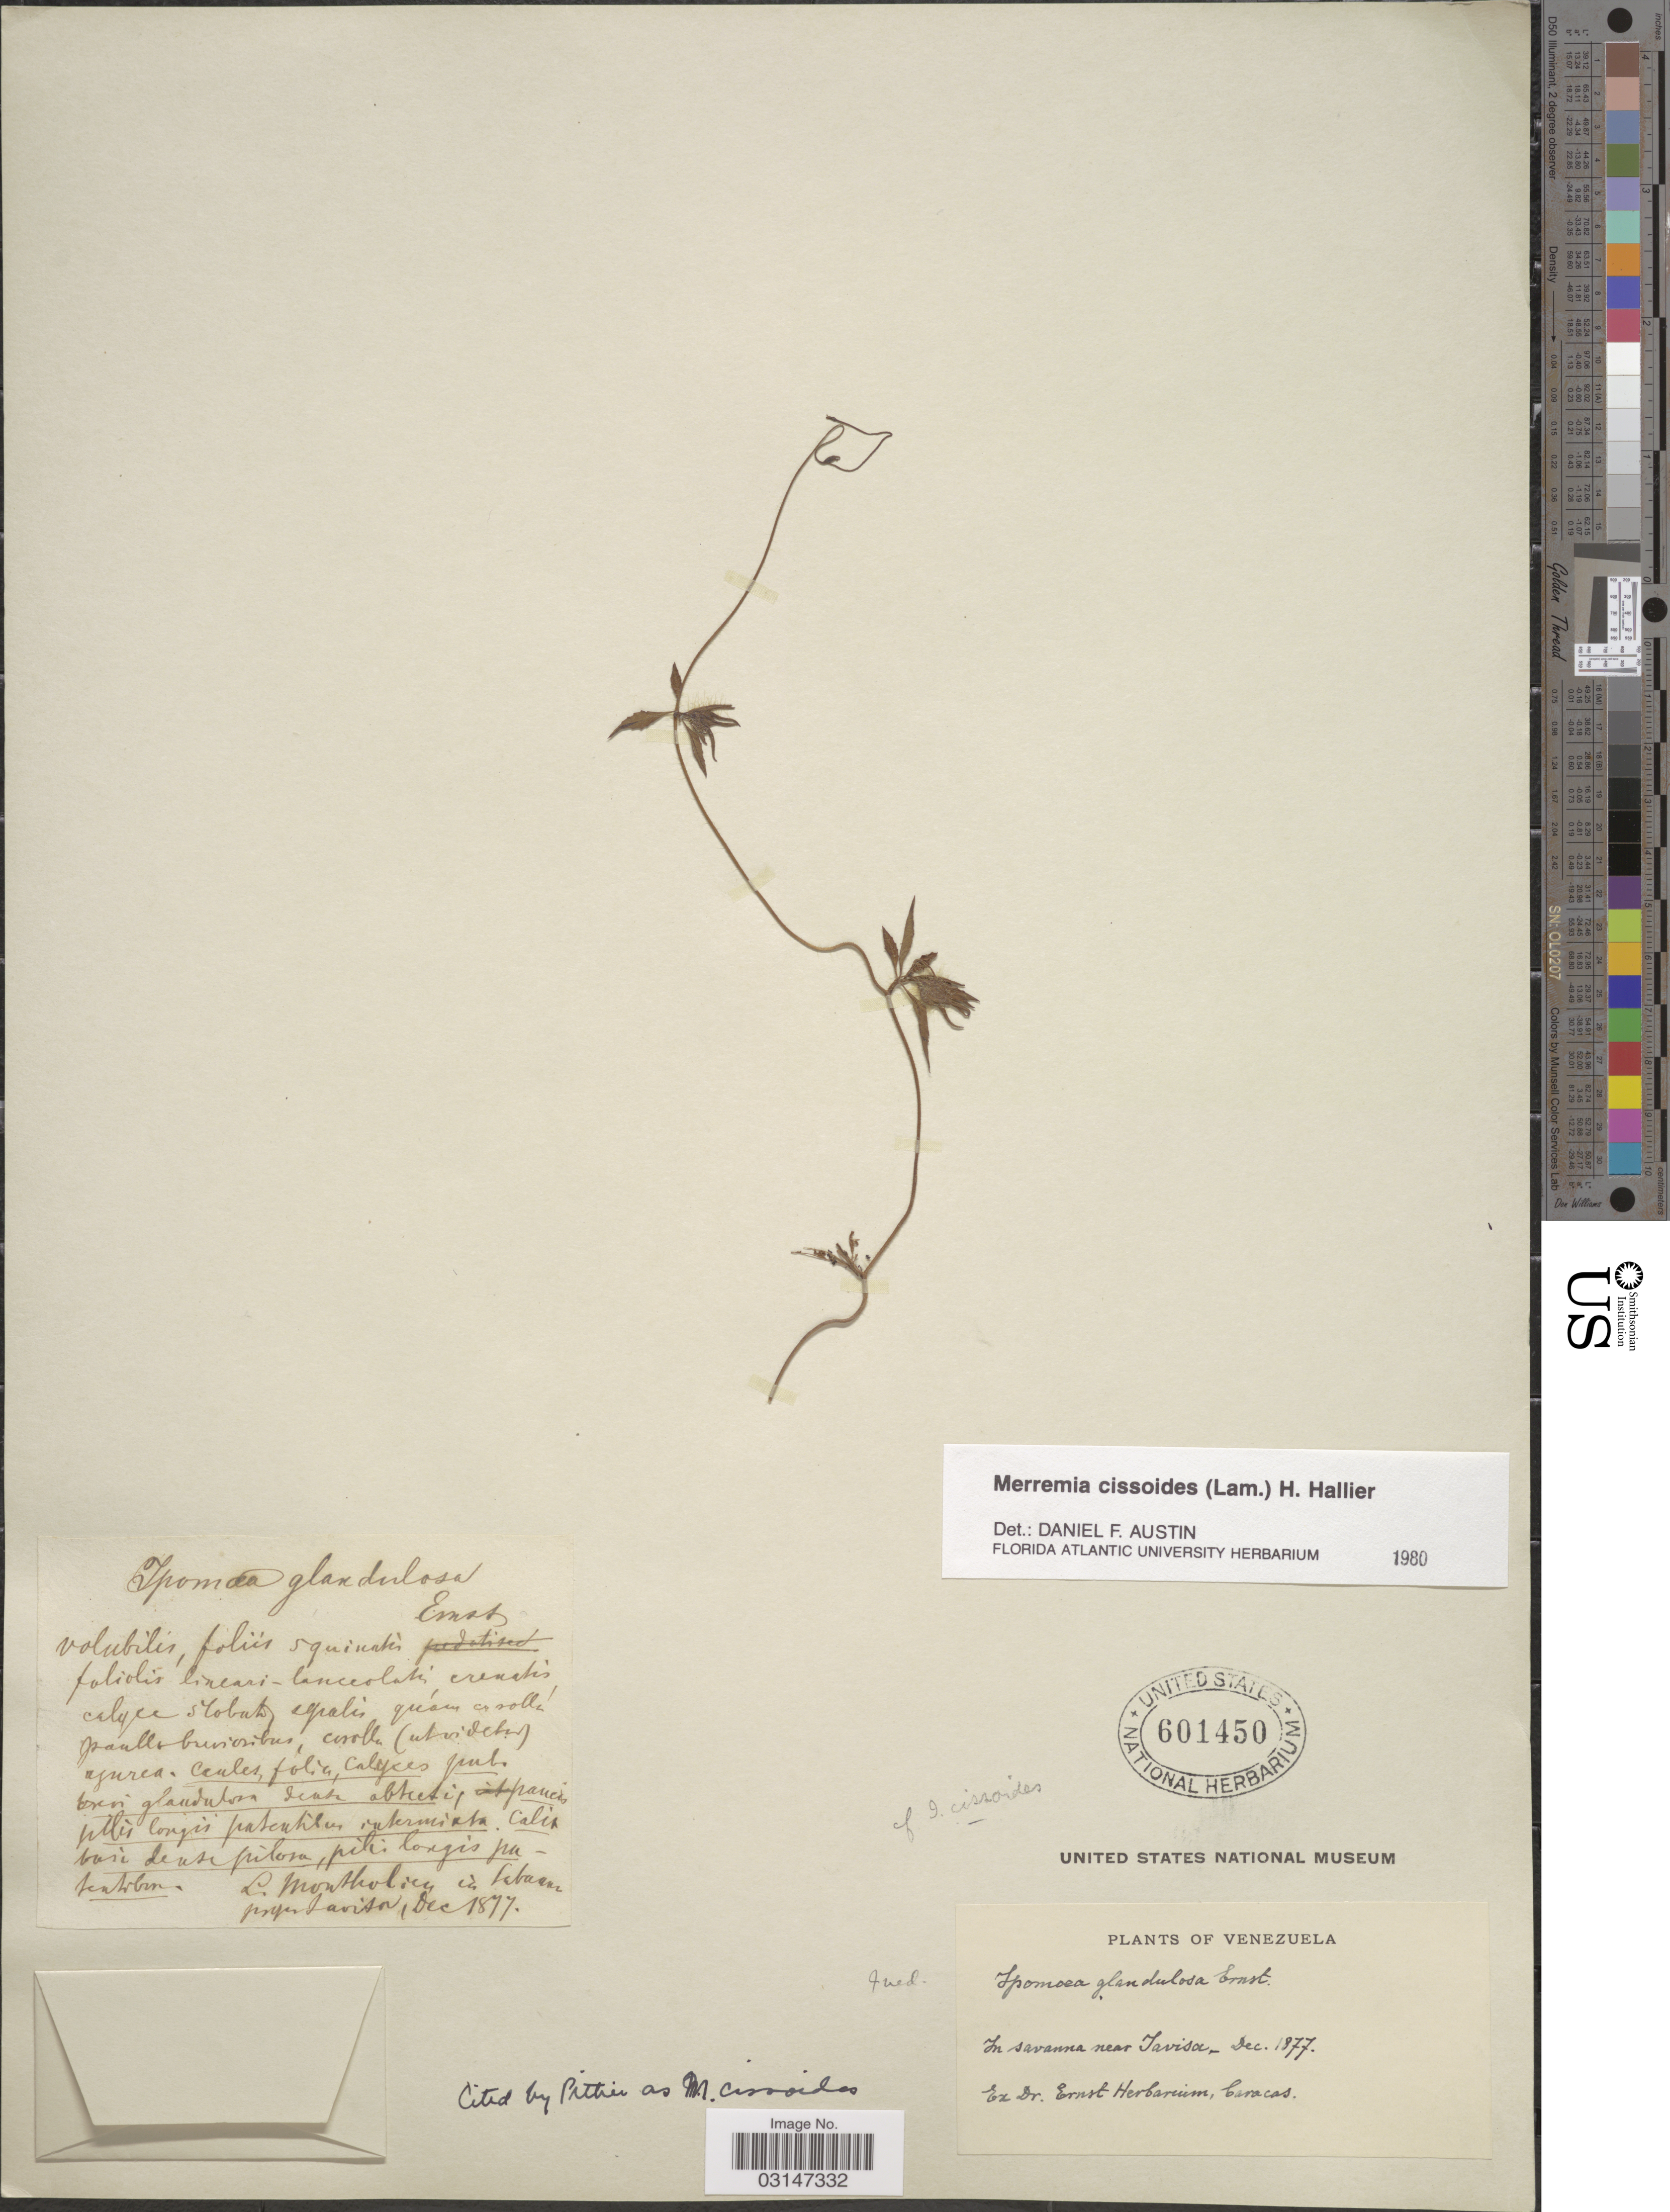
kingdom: Plantae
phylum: Tracheophyta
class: Magnoliopsida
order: Solanales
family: Convolvulaceae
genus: Distimake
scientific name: Distimake cissoides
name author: (Lam.) A. R. Simões & Staples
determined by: Strong, Mark T., (BOT), Smithsonian Institution - National Museum of Natural History (UNITED STATES)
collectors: e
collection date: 1877-12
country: Venezuela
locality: In savanna near Tavisa.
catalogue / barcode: US 601450